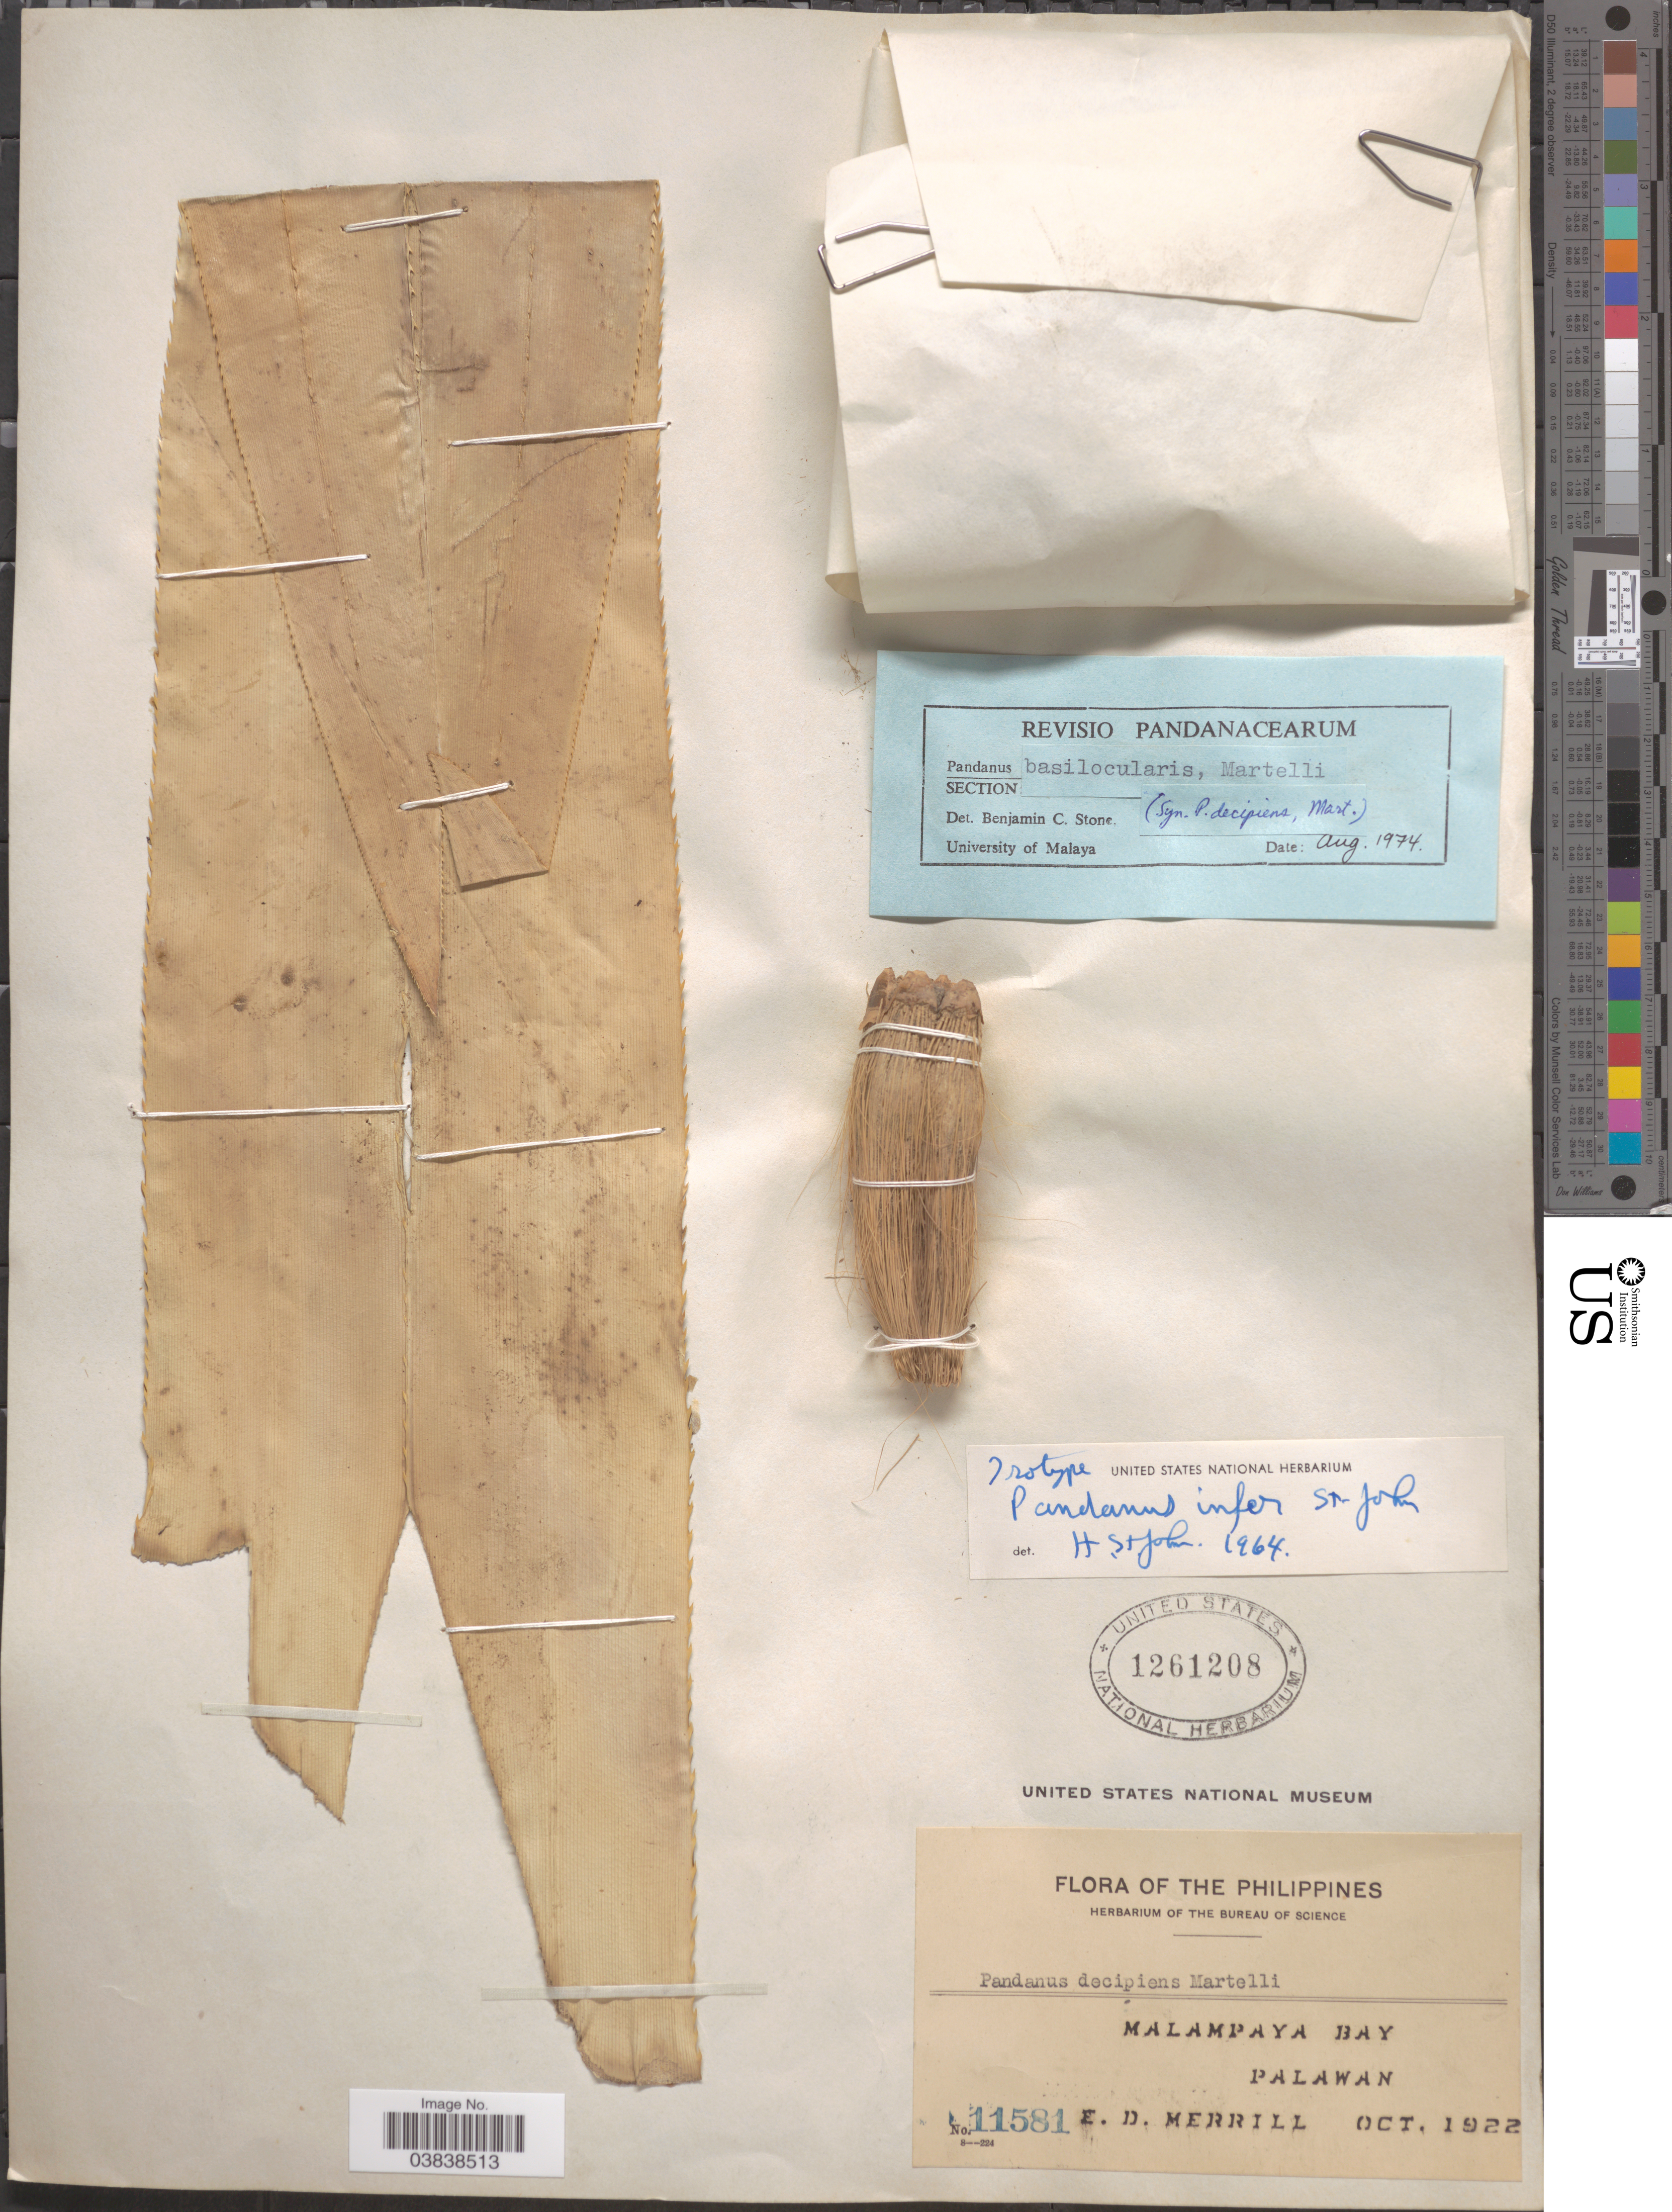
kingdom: Plantae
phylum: Tracheophyta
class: Liliopsida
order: Pandanales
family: Pandanaceae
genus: Pandanus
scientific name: Pandanus decipiens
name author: Martelli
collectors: E. D. Merrill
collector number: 11581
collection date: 1922-10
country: Philippines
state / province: Mimaropa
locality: Malampaya Bay. Palawan.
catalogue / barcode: US 1261208